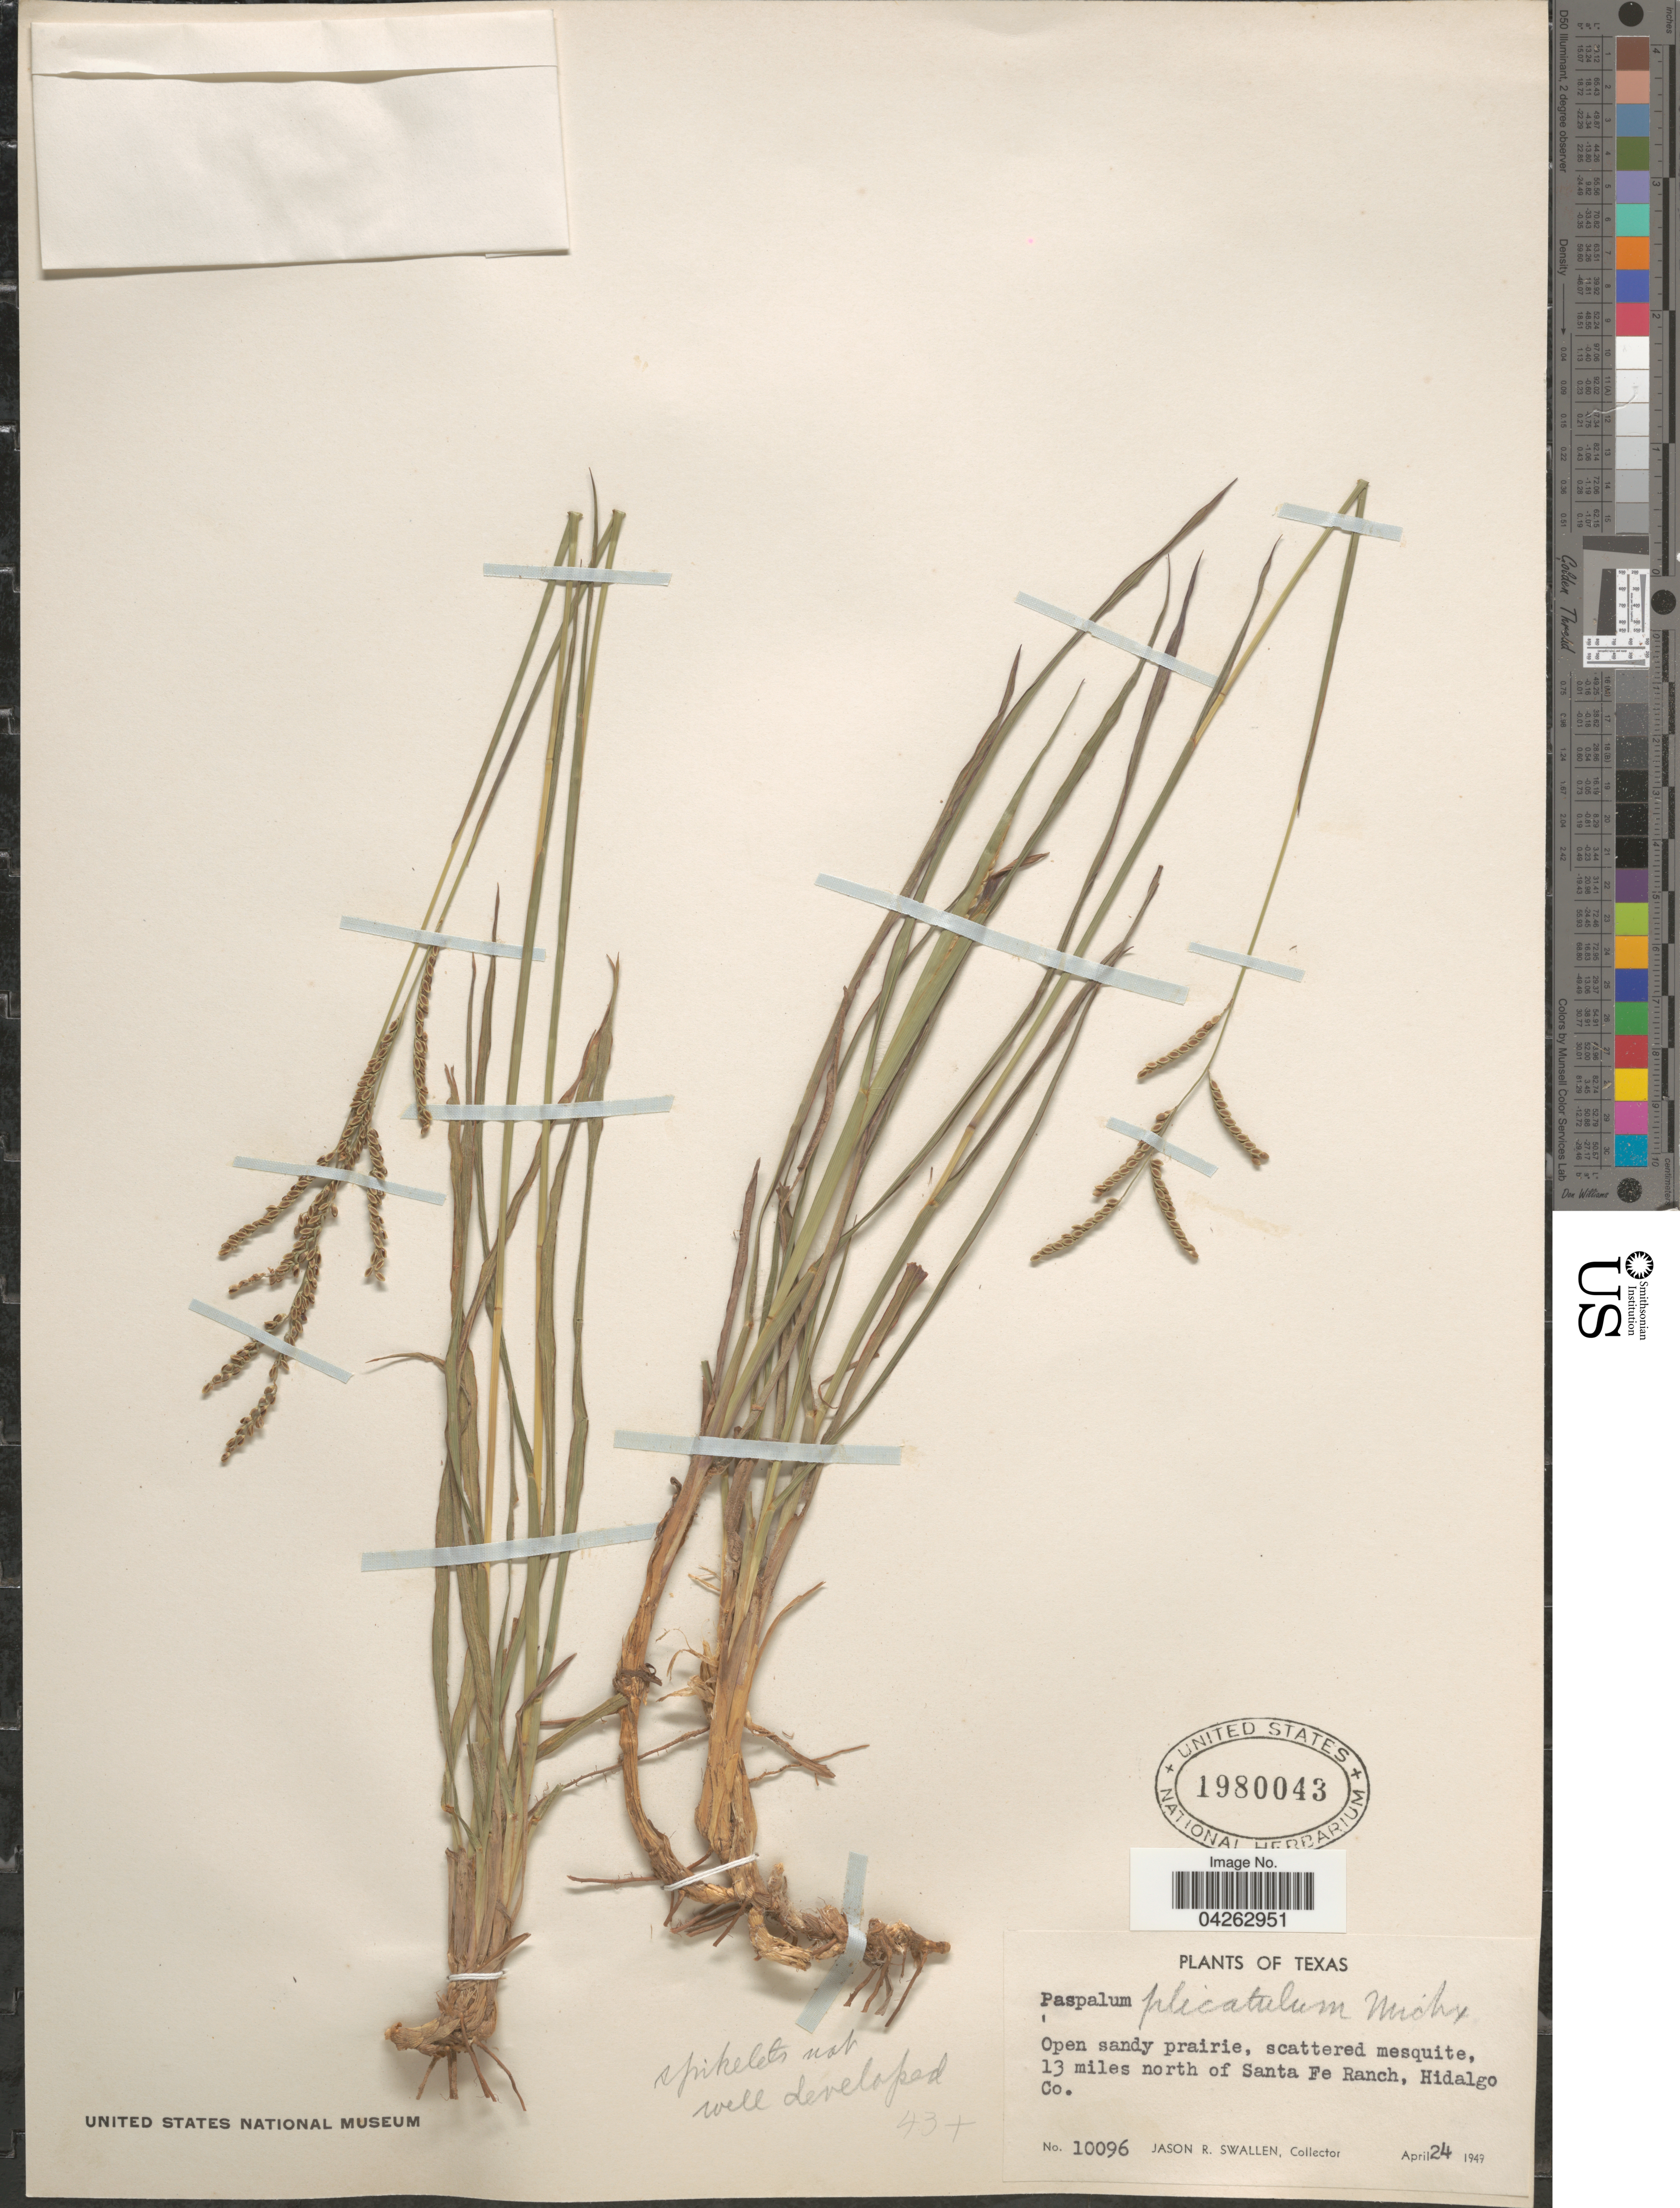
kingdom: Plantae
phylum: Tracheophyta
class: Liliopsida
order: Poales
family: Poaceae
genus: Paspalum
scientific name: Paspalum plicatulum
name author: Michx.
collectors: J. R. Swallen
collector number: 10096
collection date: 1949-04-24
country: United States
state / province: Texas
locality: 13 miles north of Santa Fe Ranch, Hidalgo Co.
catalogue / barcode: US 1980043